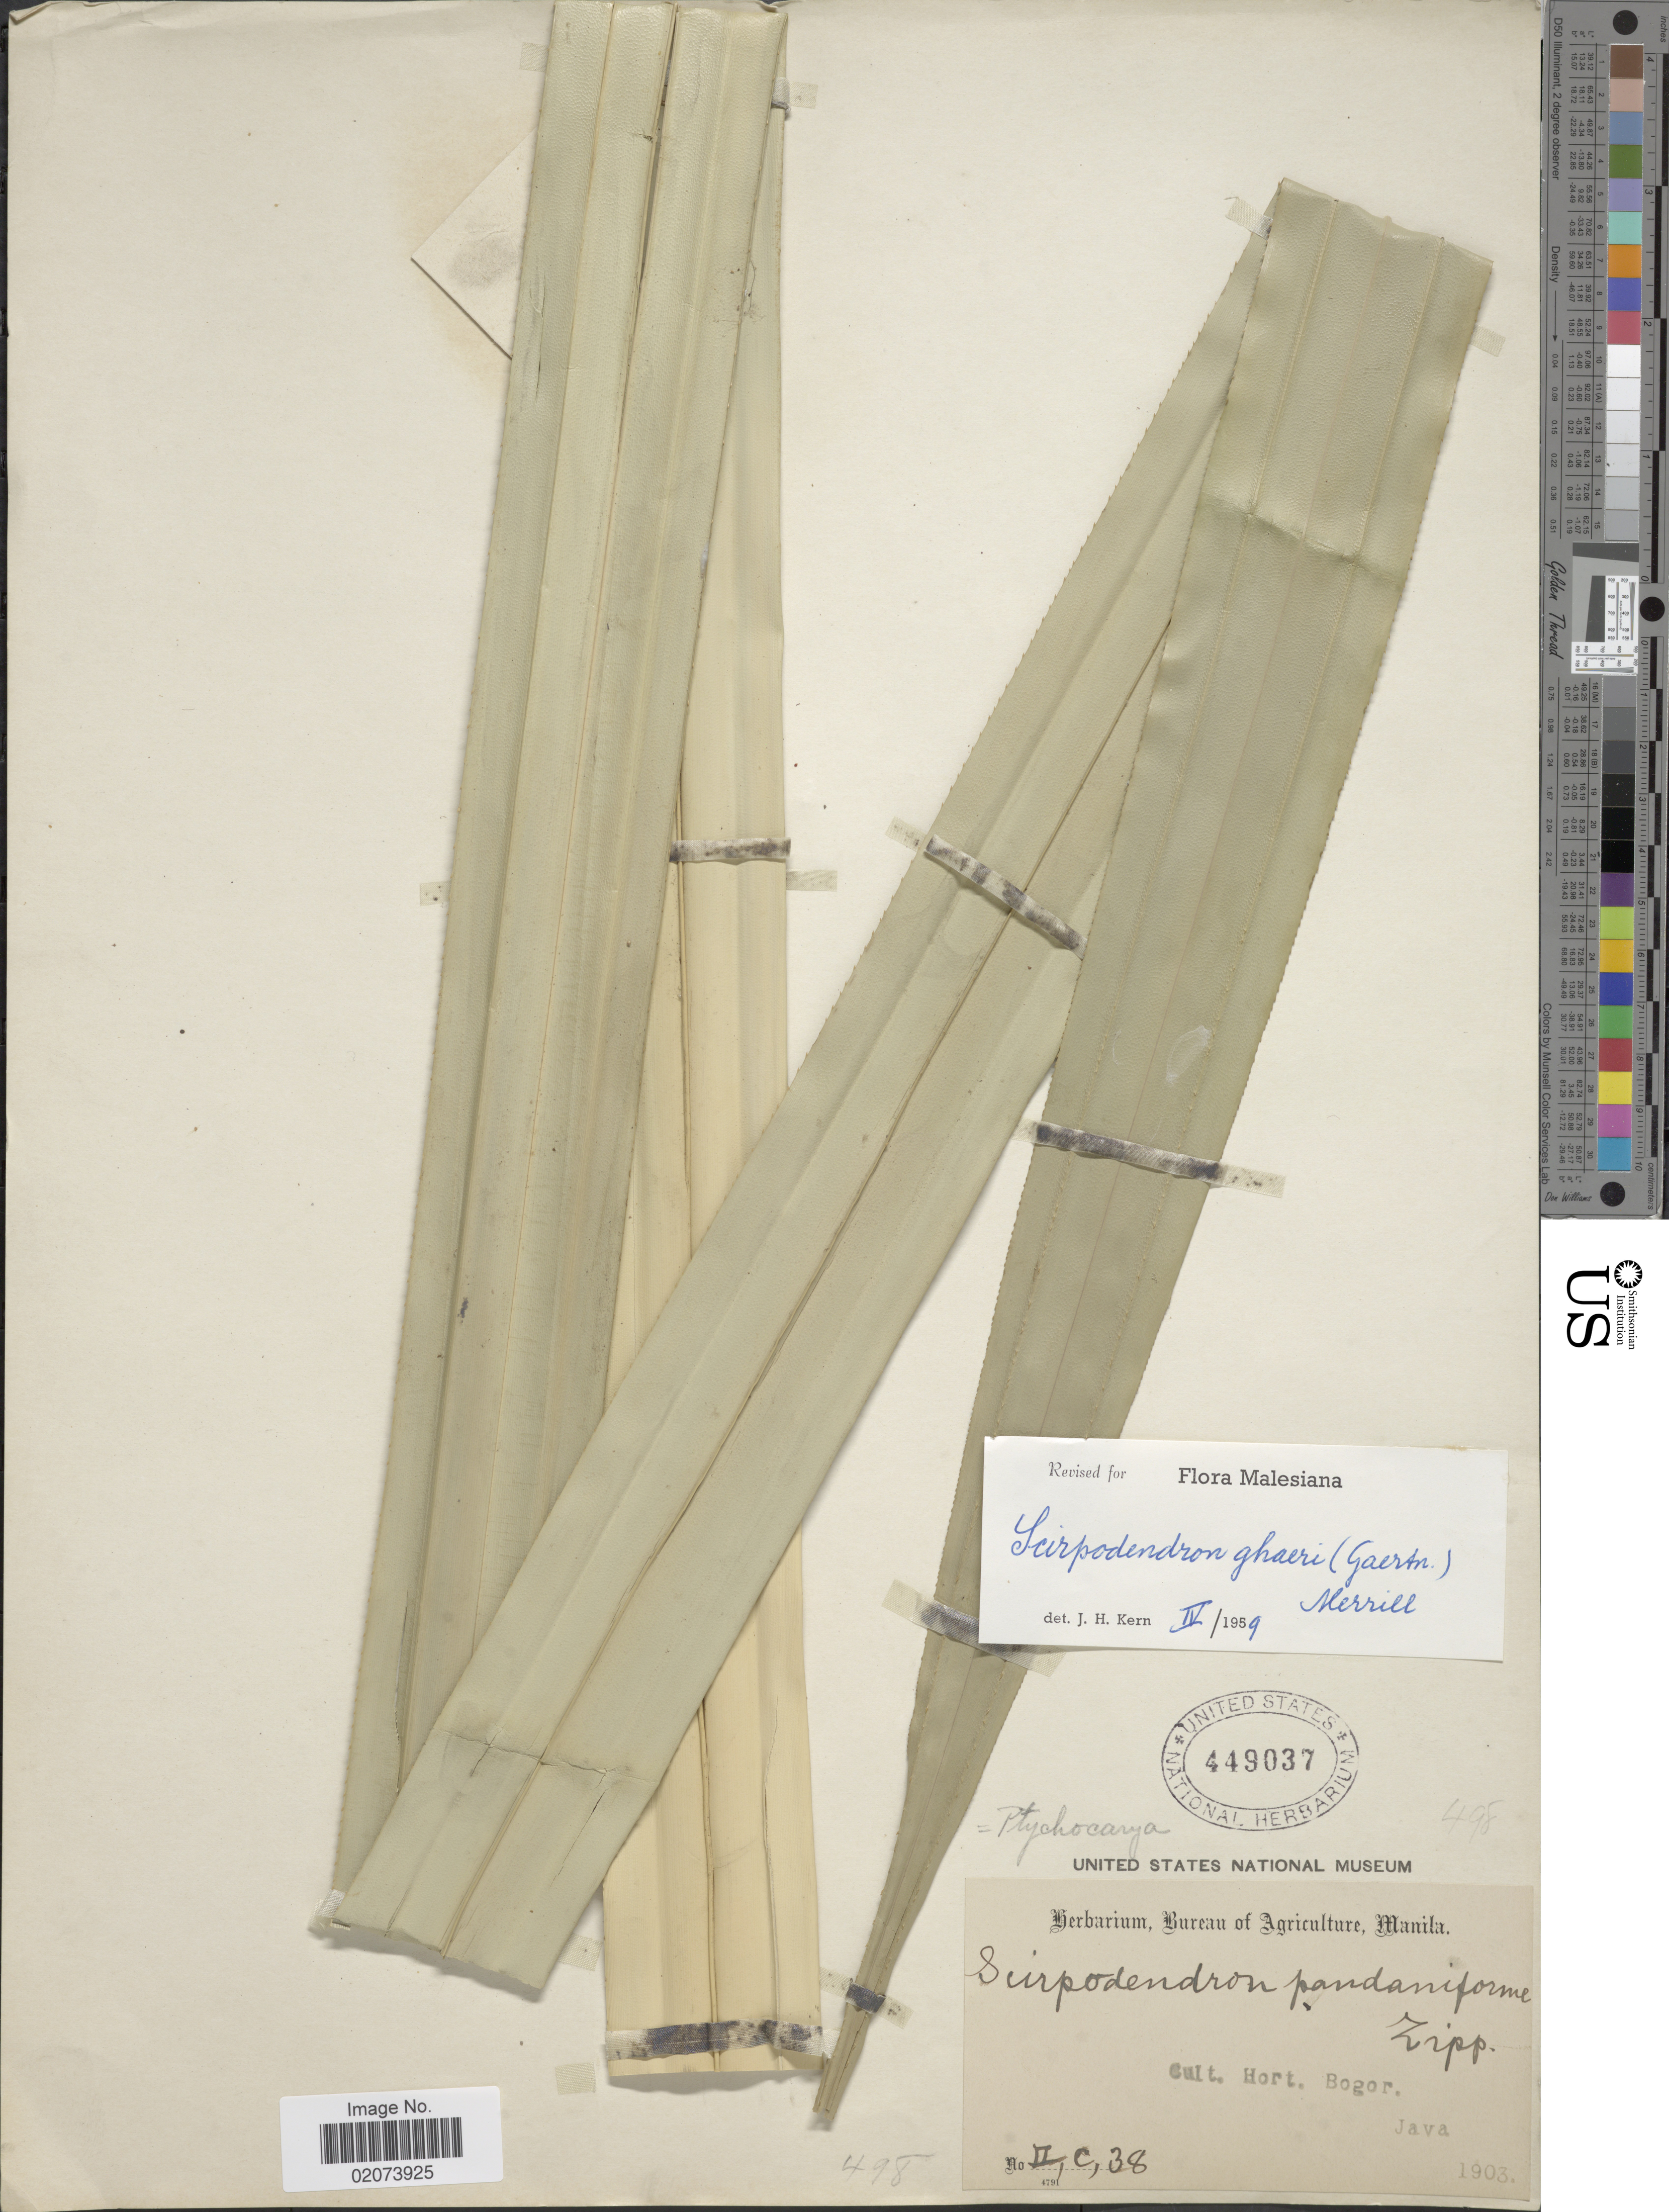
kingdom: Plantae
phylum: Tracheophyta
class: Liliopsida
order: Poales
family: Cyperaceae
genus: Scirpodendron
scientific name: Scirpodendron ghaeri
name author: (Gaertn.) Merr.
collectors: ex Herb. Bur. Agric. Manila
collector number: II C 38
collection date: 1903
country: Indonesia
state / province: Java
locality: Hort. Bogor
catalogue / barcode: US 449037